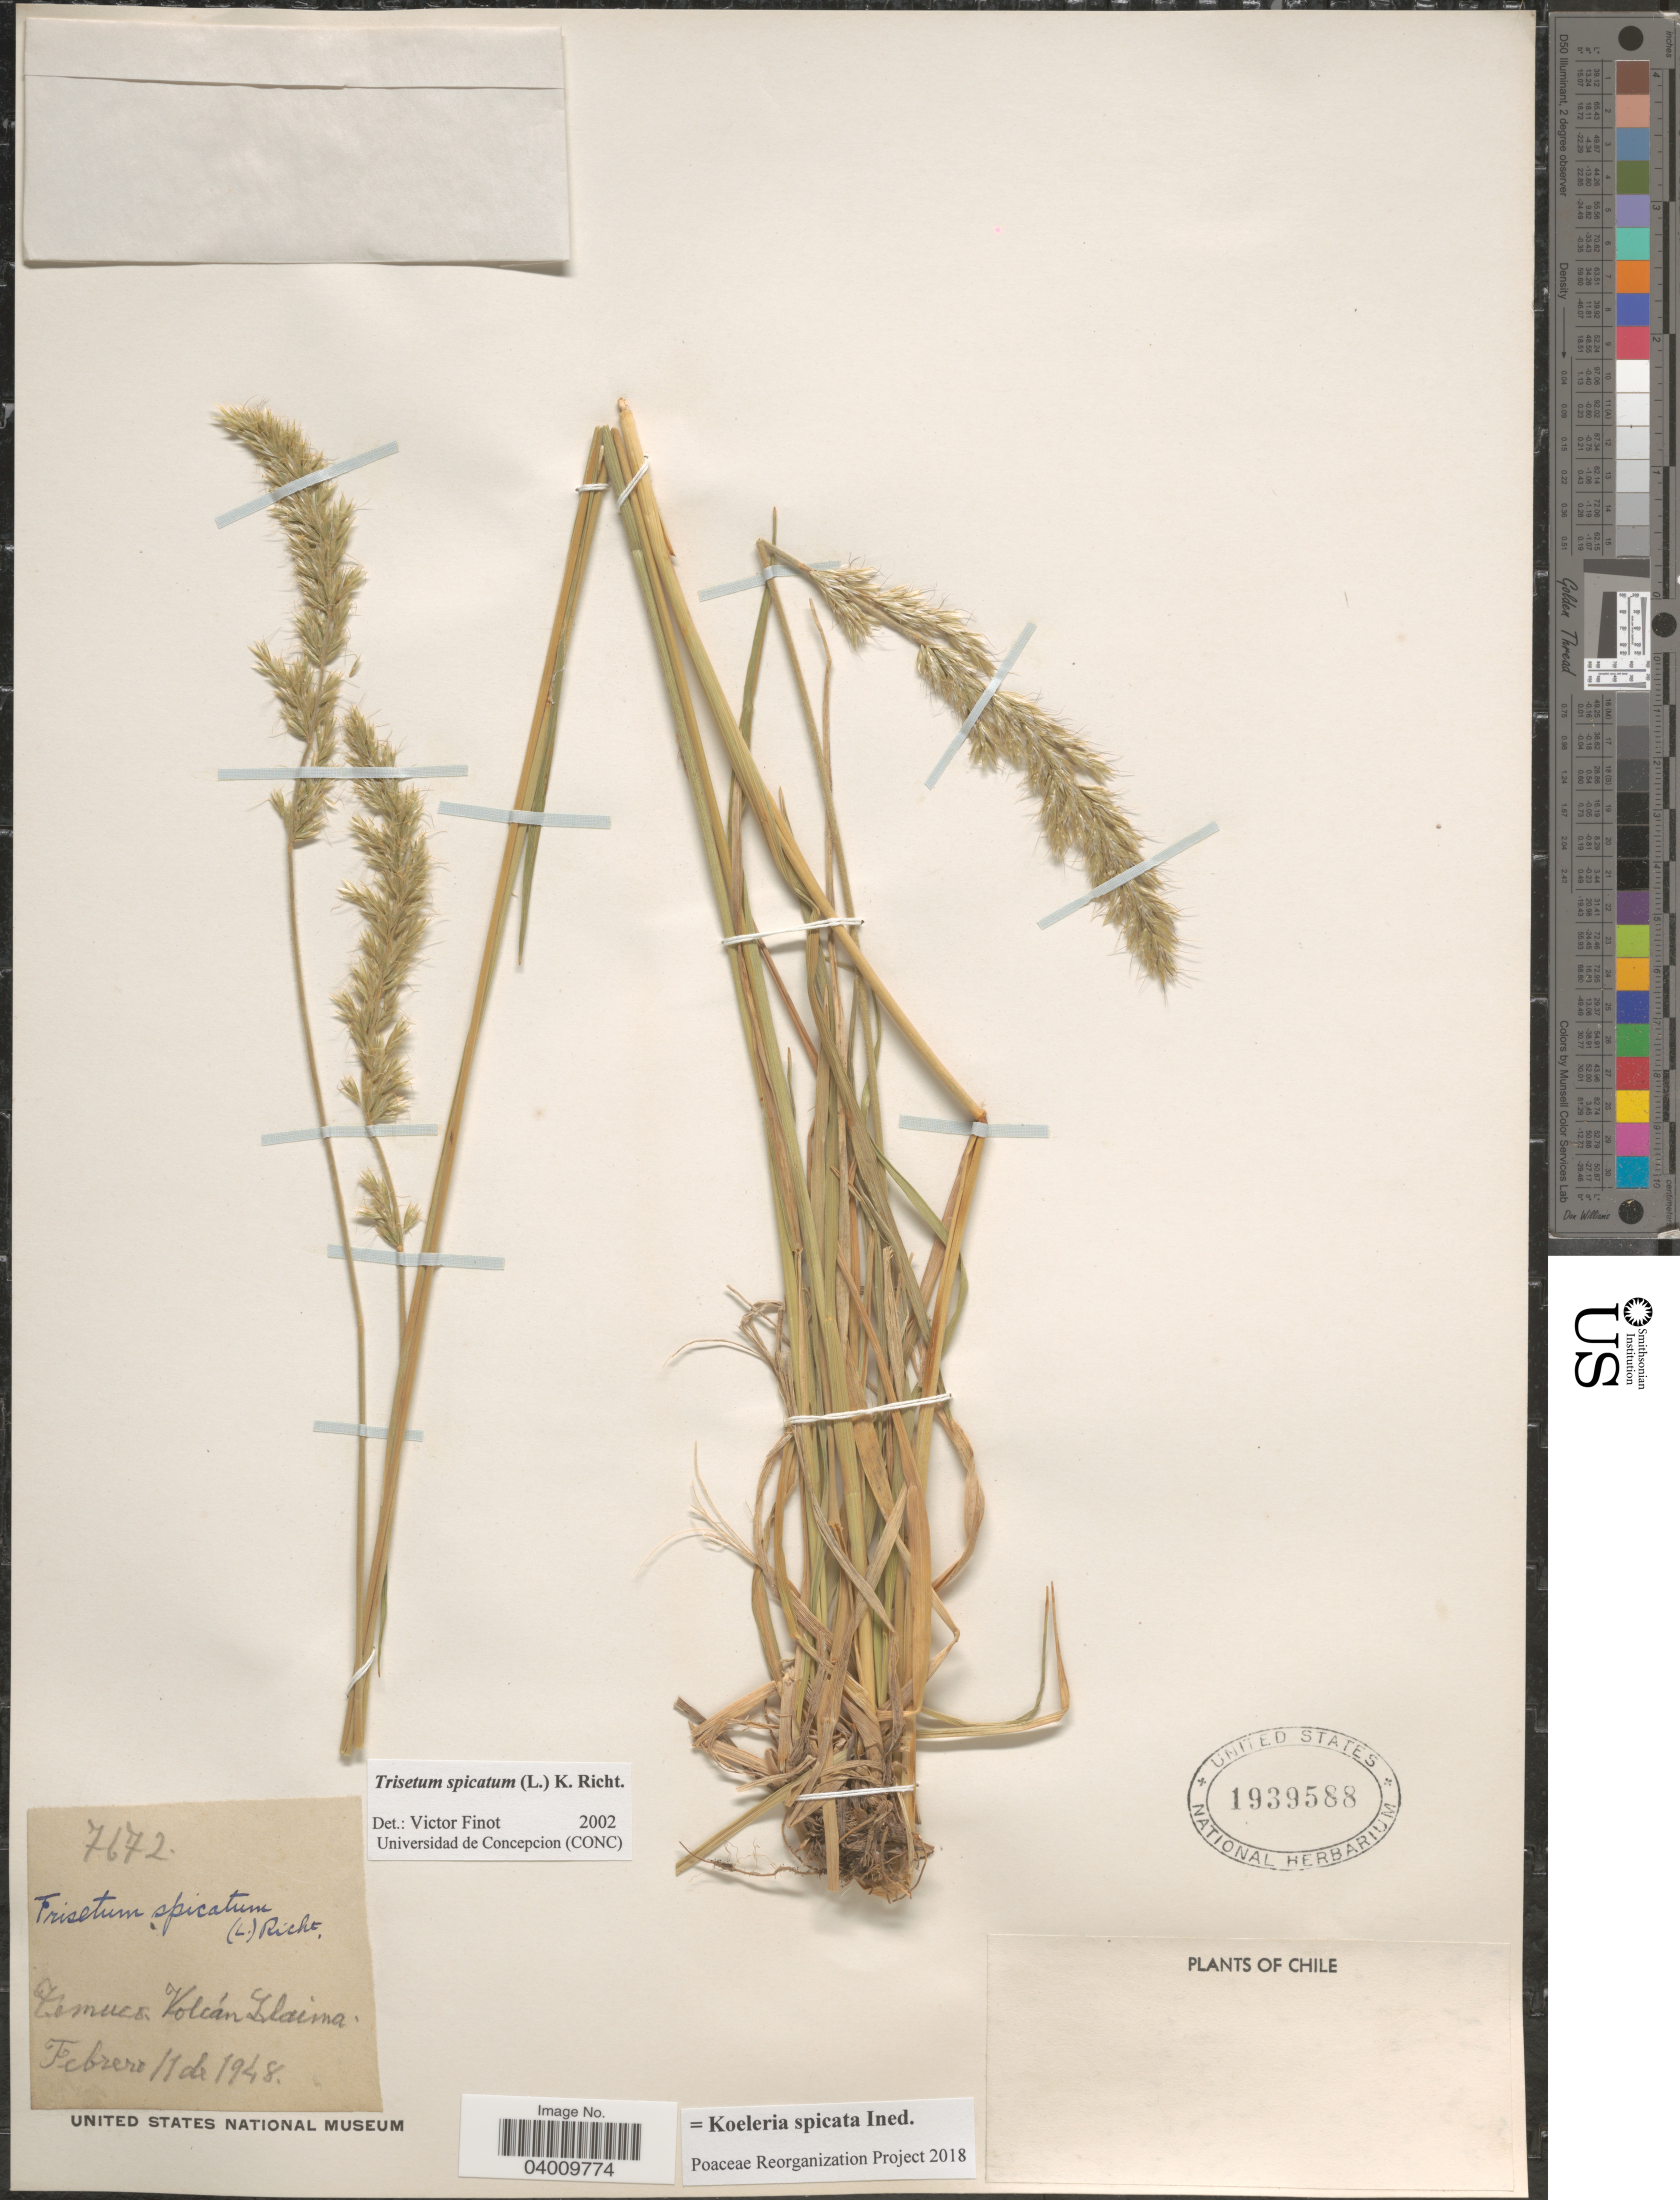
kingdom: Plantae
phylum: Tracheophyta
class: Liliopsida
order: Poales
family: Poaceae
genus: Koeleria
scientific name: Koeleria spicata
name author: (L.) Barberá et al.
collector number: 7672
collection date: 1948-02-11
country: Chile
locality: Temuco Volcán Llaima.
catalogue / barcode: US 1939588